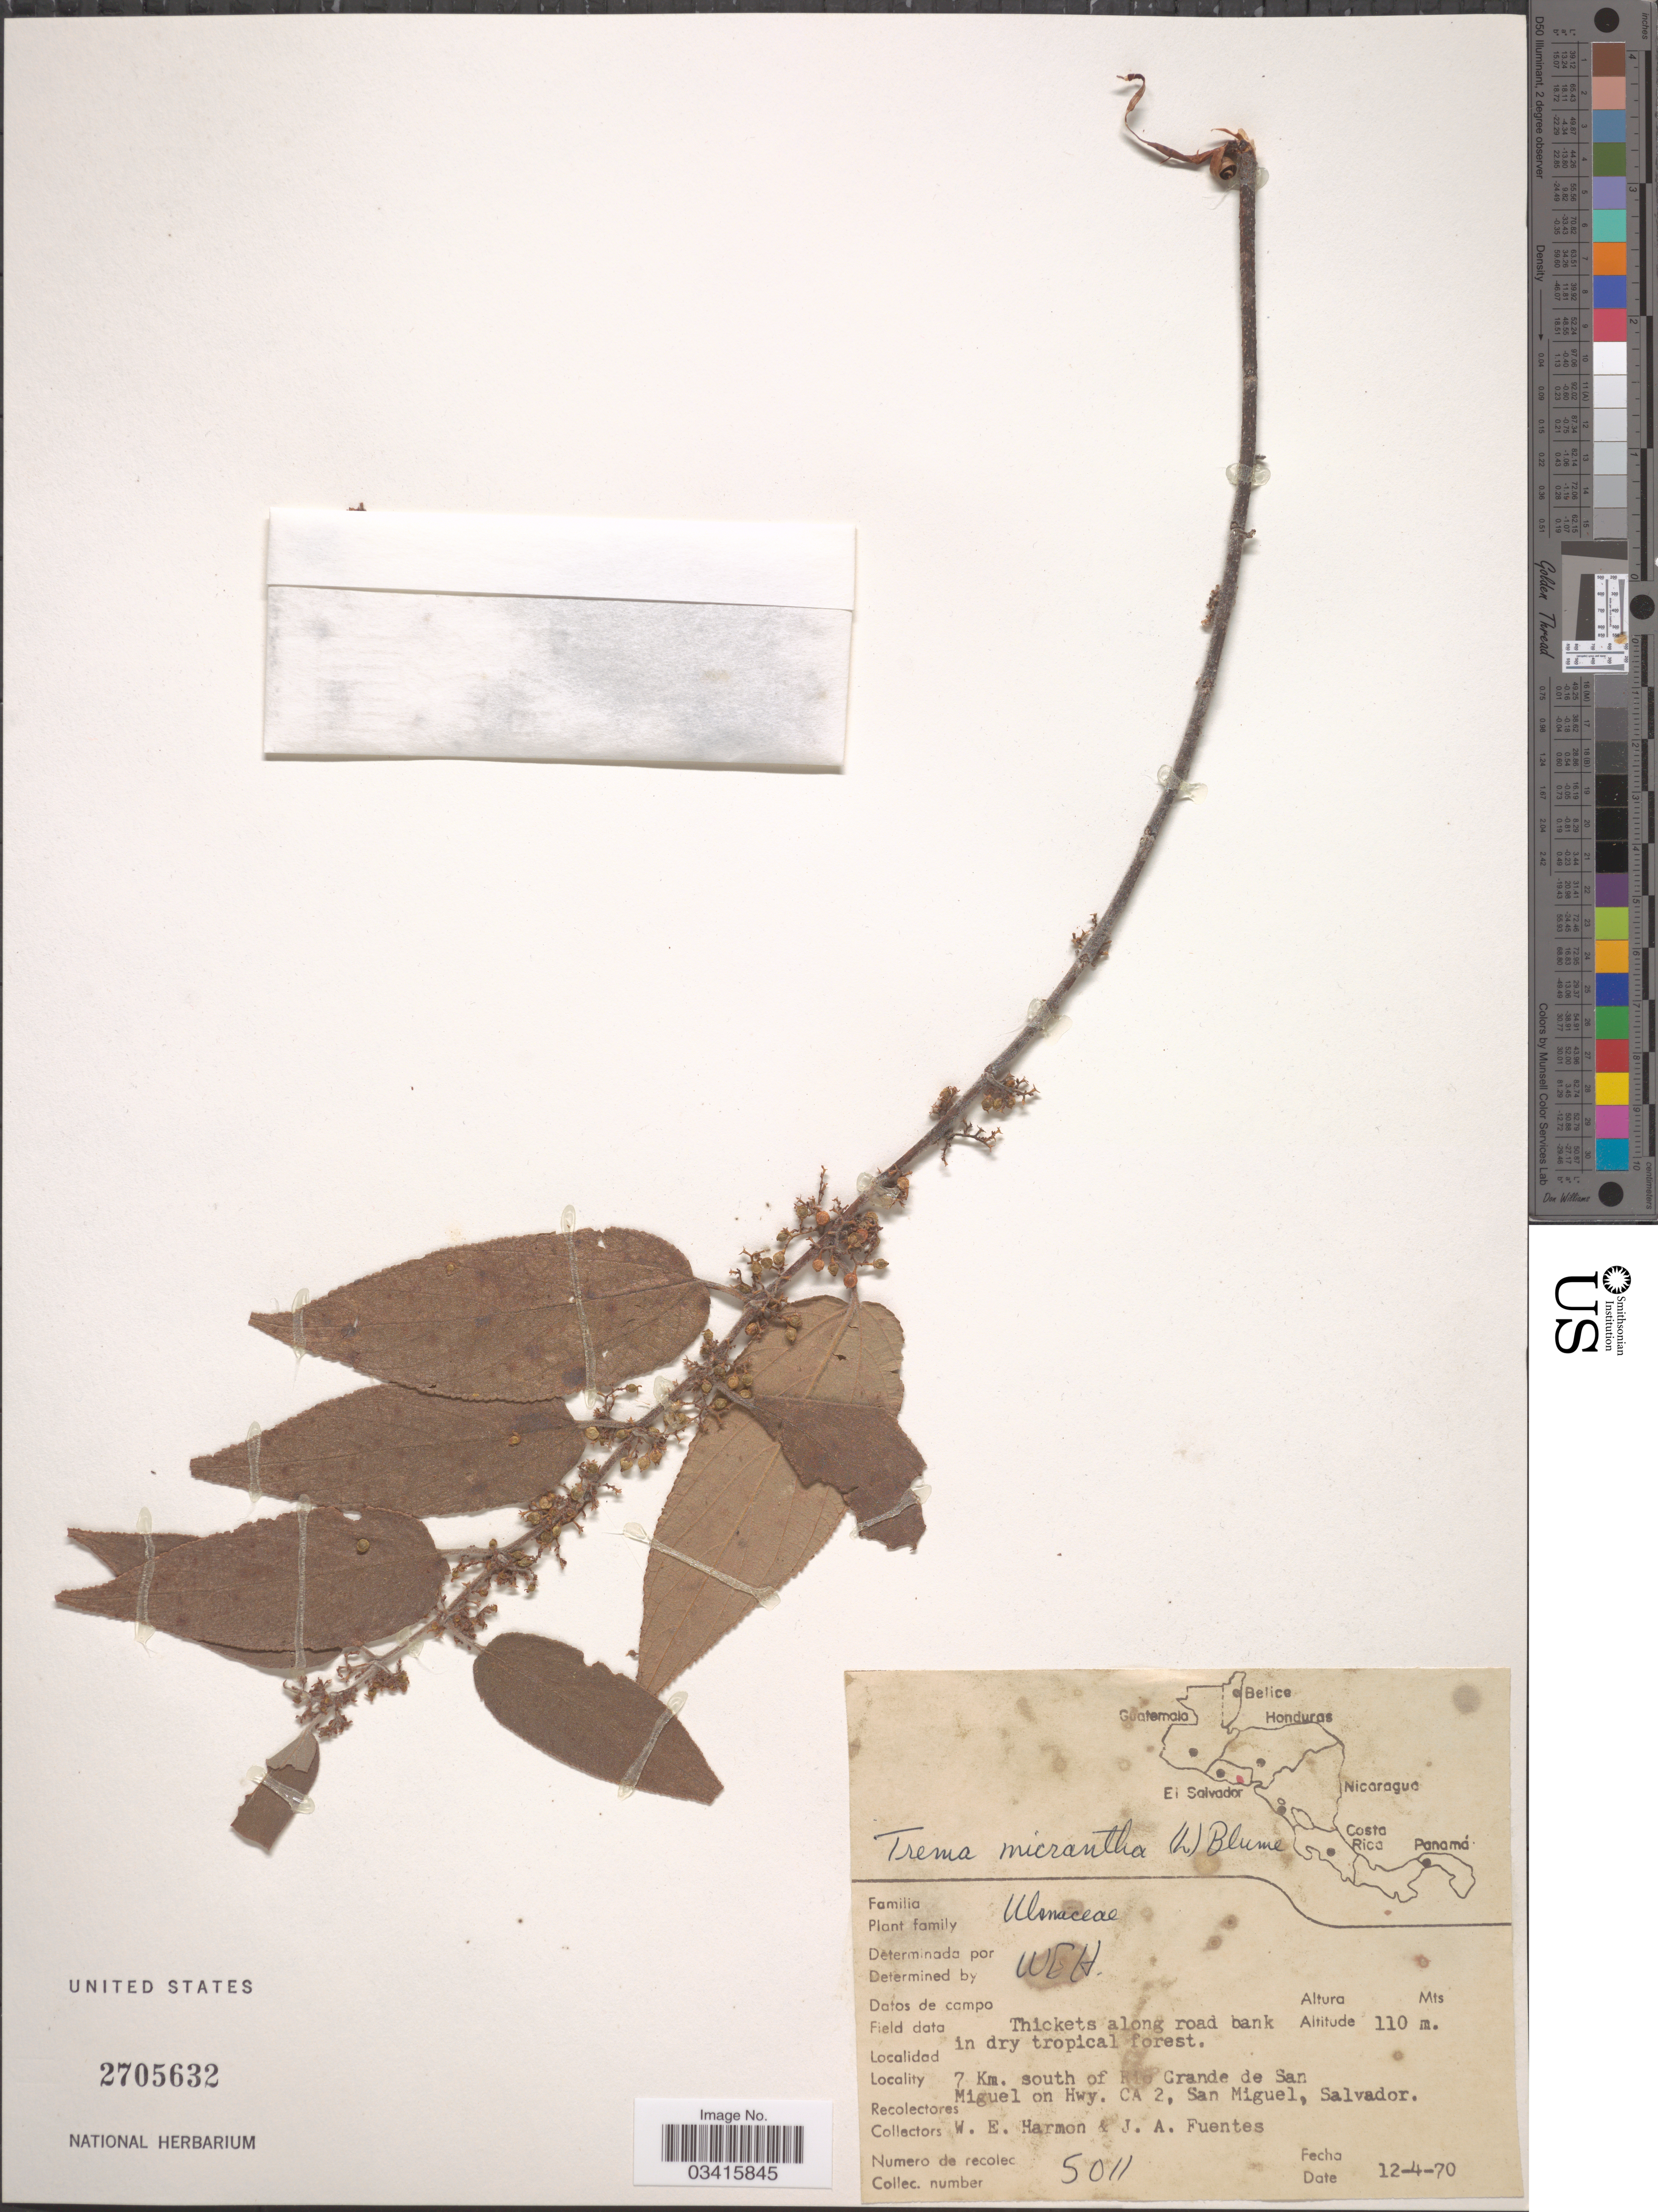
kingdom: Plantae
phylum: Tracheophyta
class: Magnoliopsida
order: Rosales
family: Cannabaceae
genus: Trema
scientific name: Trema micranthum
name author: (L.) Blume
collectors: W. E. Harmon & J. Fuentes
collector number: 5011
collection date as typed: Transcribed d/m/y: 12/4/70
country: El Salvador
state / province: San Miguel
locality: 7 Km. south of Rio Grande de San Miguel on Hwy. CA 2, San Miguel, Salvador.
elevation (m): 110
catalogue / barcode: US 2705632